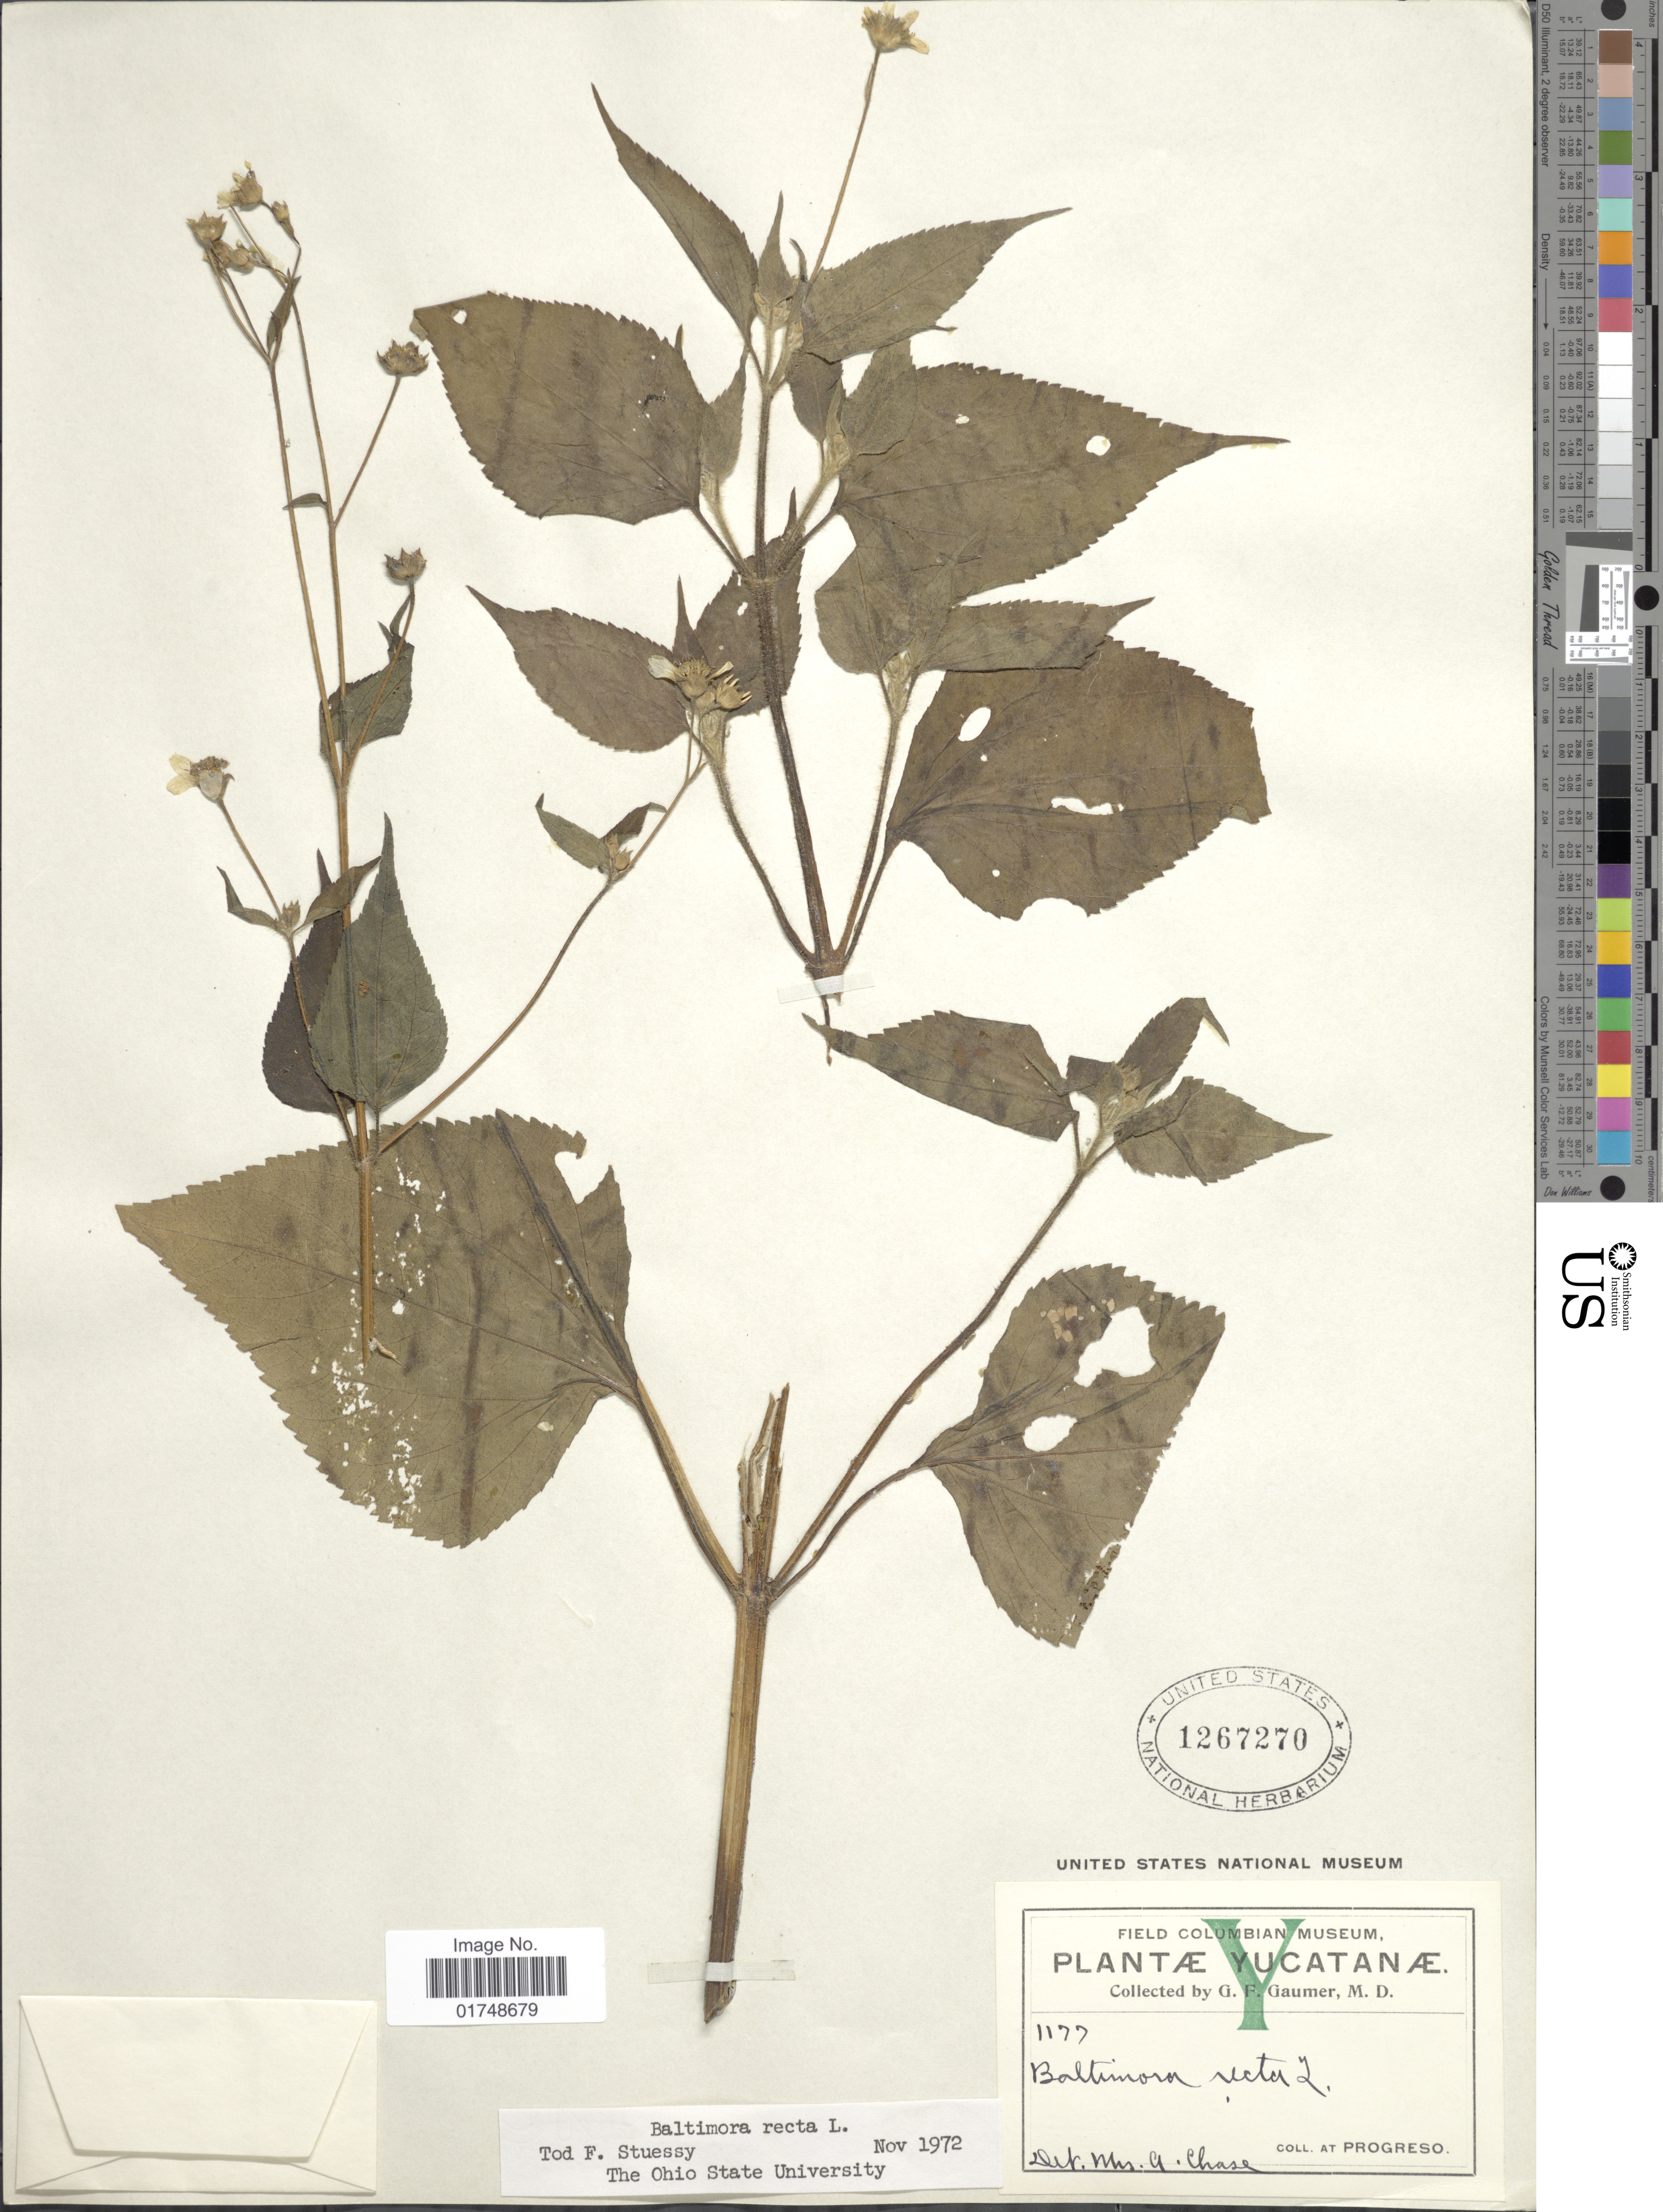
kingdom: Plantae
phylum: Tracheophyta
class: Magnoliopsida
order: Asterales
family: Asteraceae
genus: Baltimora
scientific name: Baltimora recta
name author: L.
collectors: G. F. Gaumer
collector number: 1199*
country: Mexico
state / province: Yucatán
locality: Yucatanae. Progreso.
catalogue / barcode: US 1267270